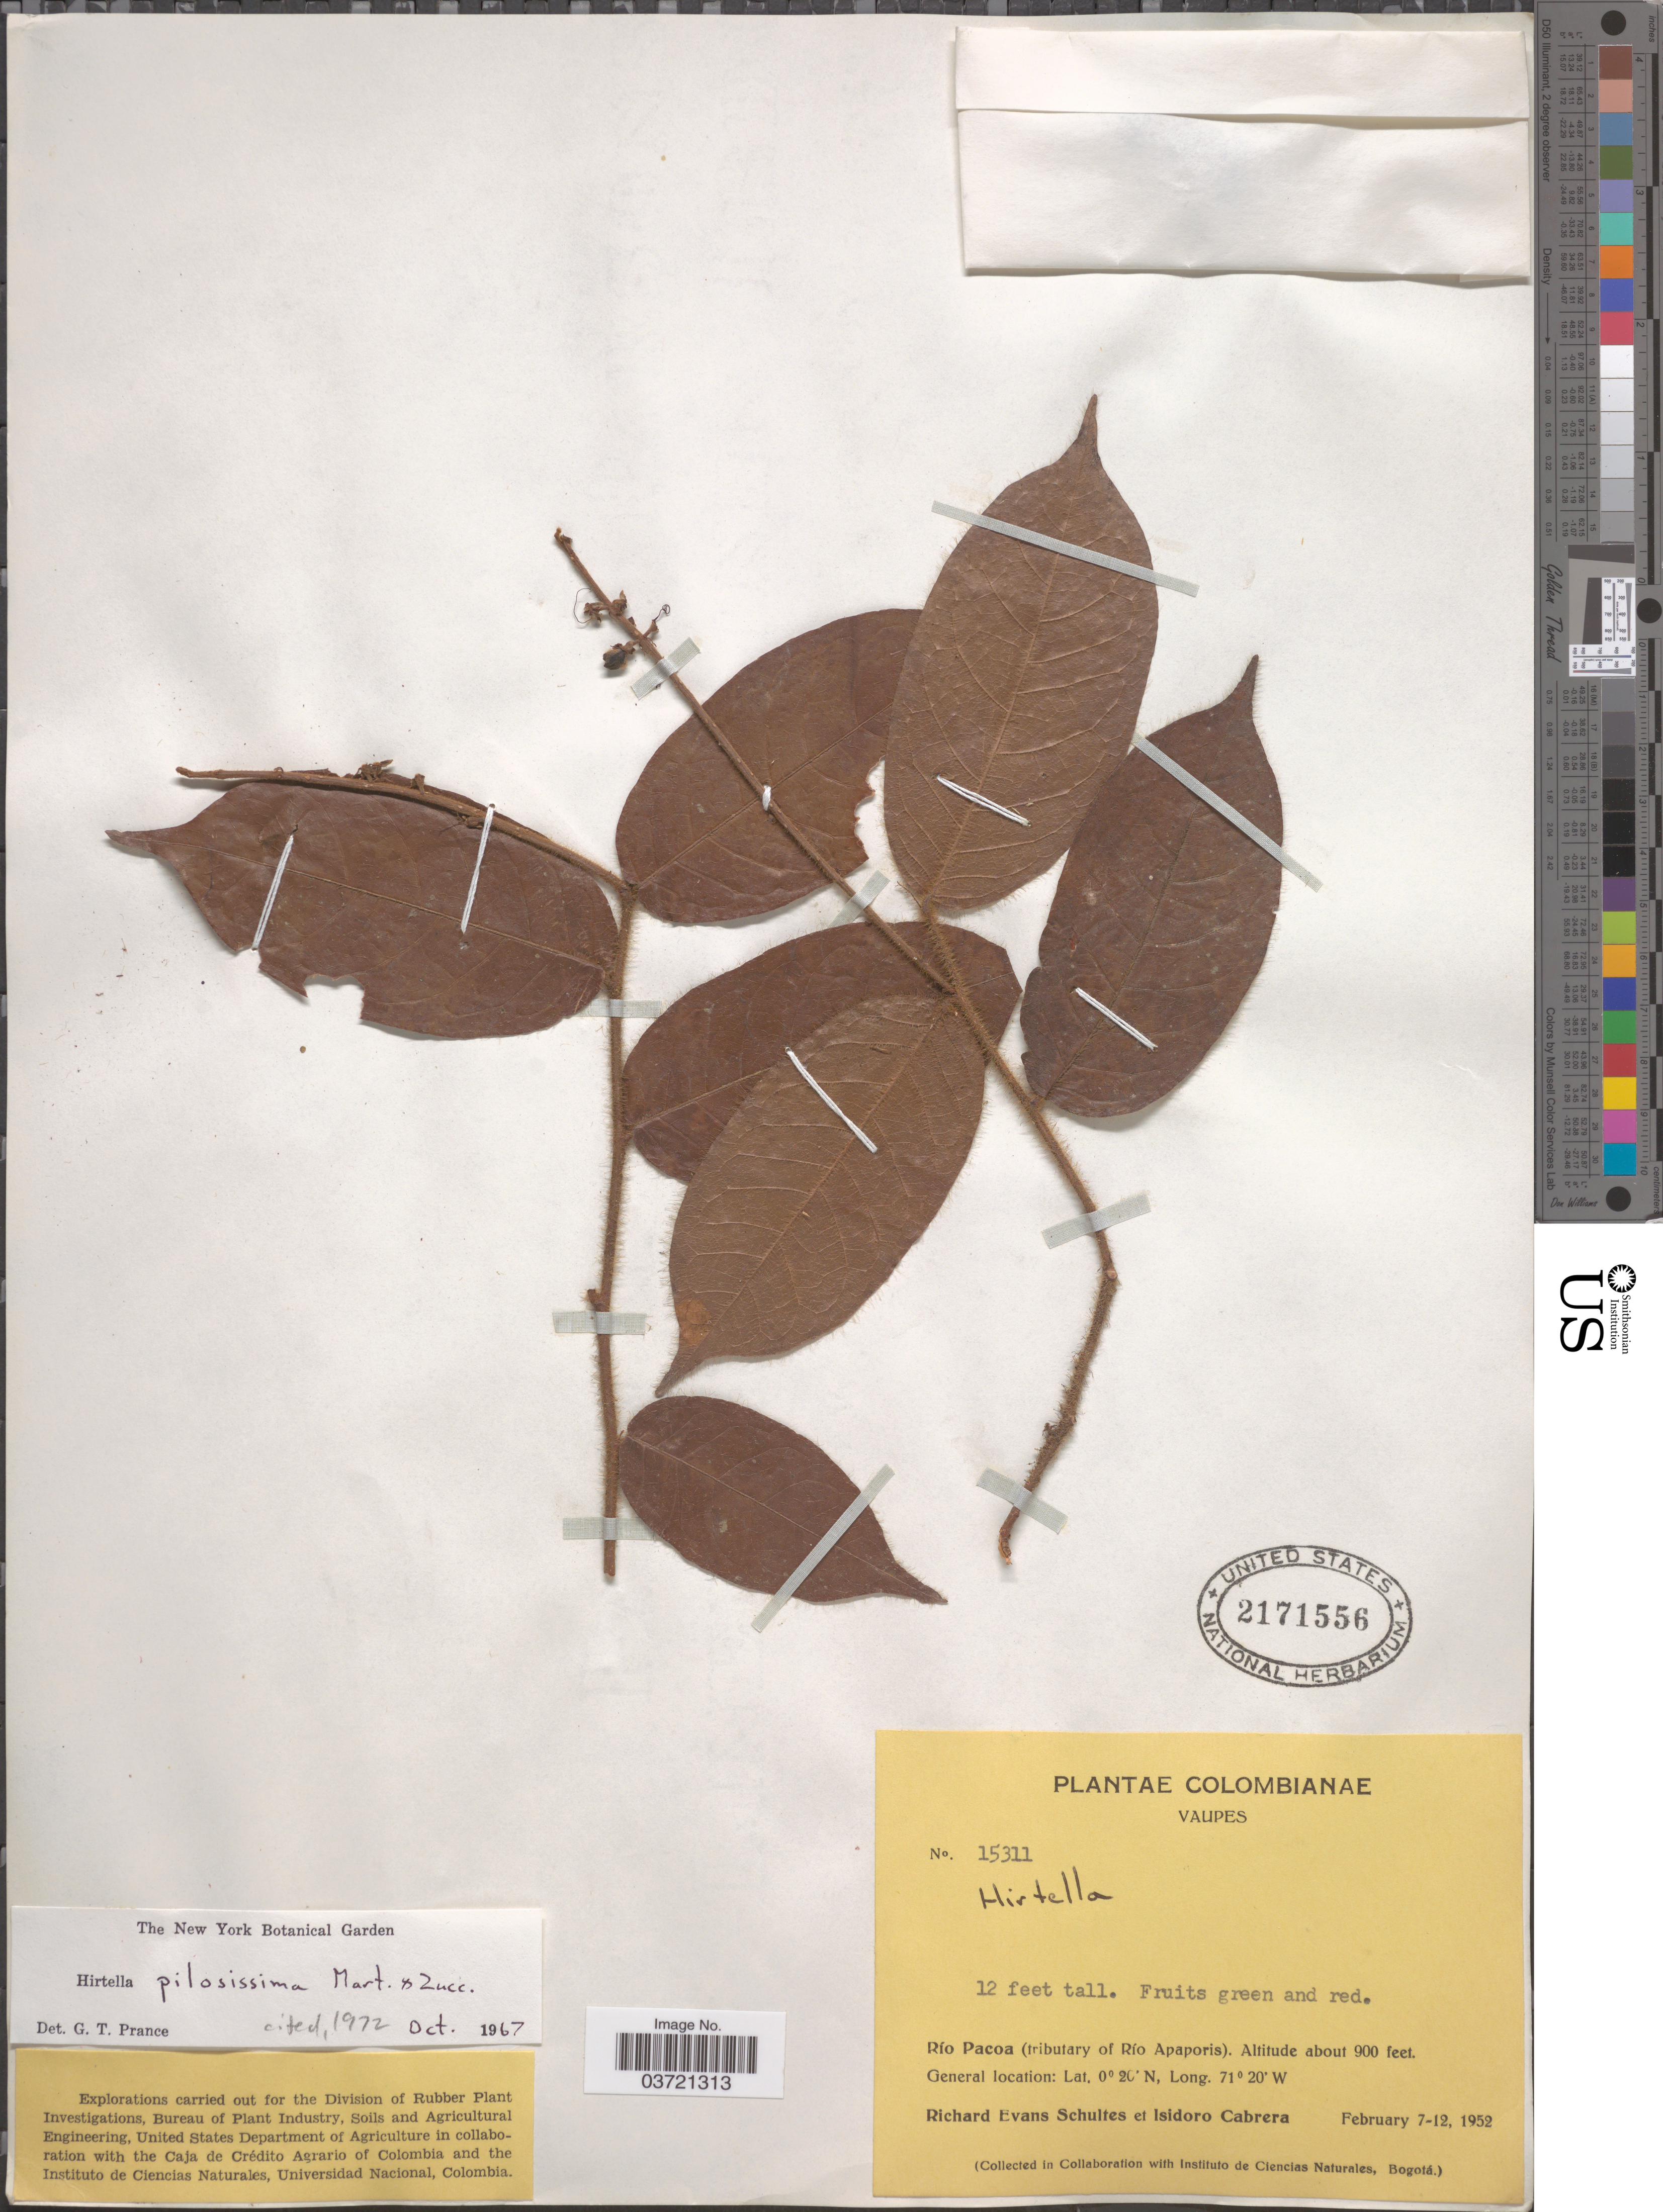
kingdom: Plantae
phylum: Tracheophyta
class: Magnoliopsida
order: Malpighiales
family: Chrysobalanaceae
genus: Hirtella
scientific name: Hirtella pilosissima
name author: Mart. & Zucc.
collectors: R. E. Schultes & I. Cabrera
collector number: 15311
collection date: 1952-02-07/1952-02-12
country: Colombia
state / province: Vaupés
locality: Río Pacoa (tributary of Río Apaporis).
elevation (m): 274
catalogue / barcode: US 2171556